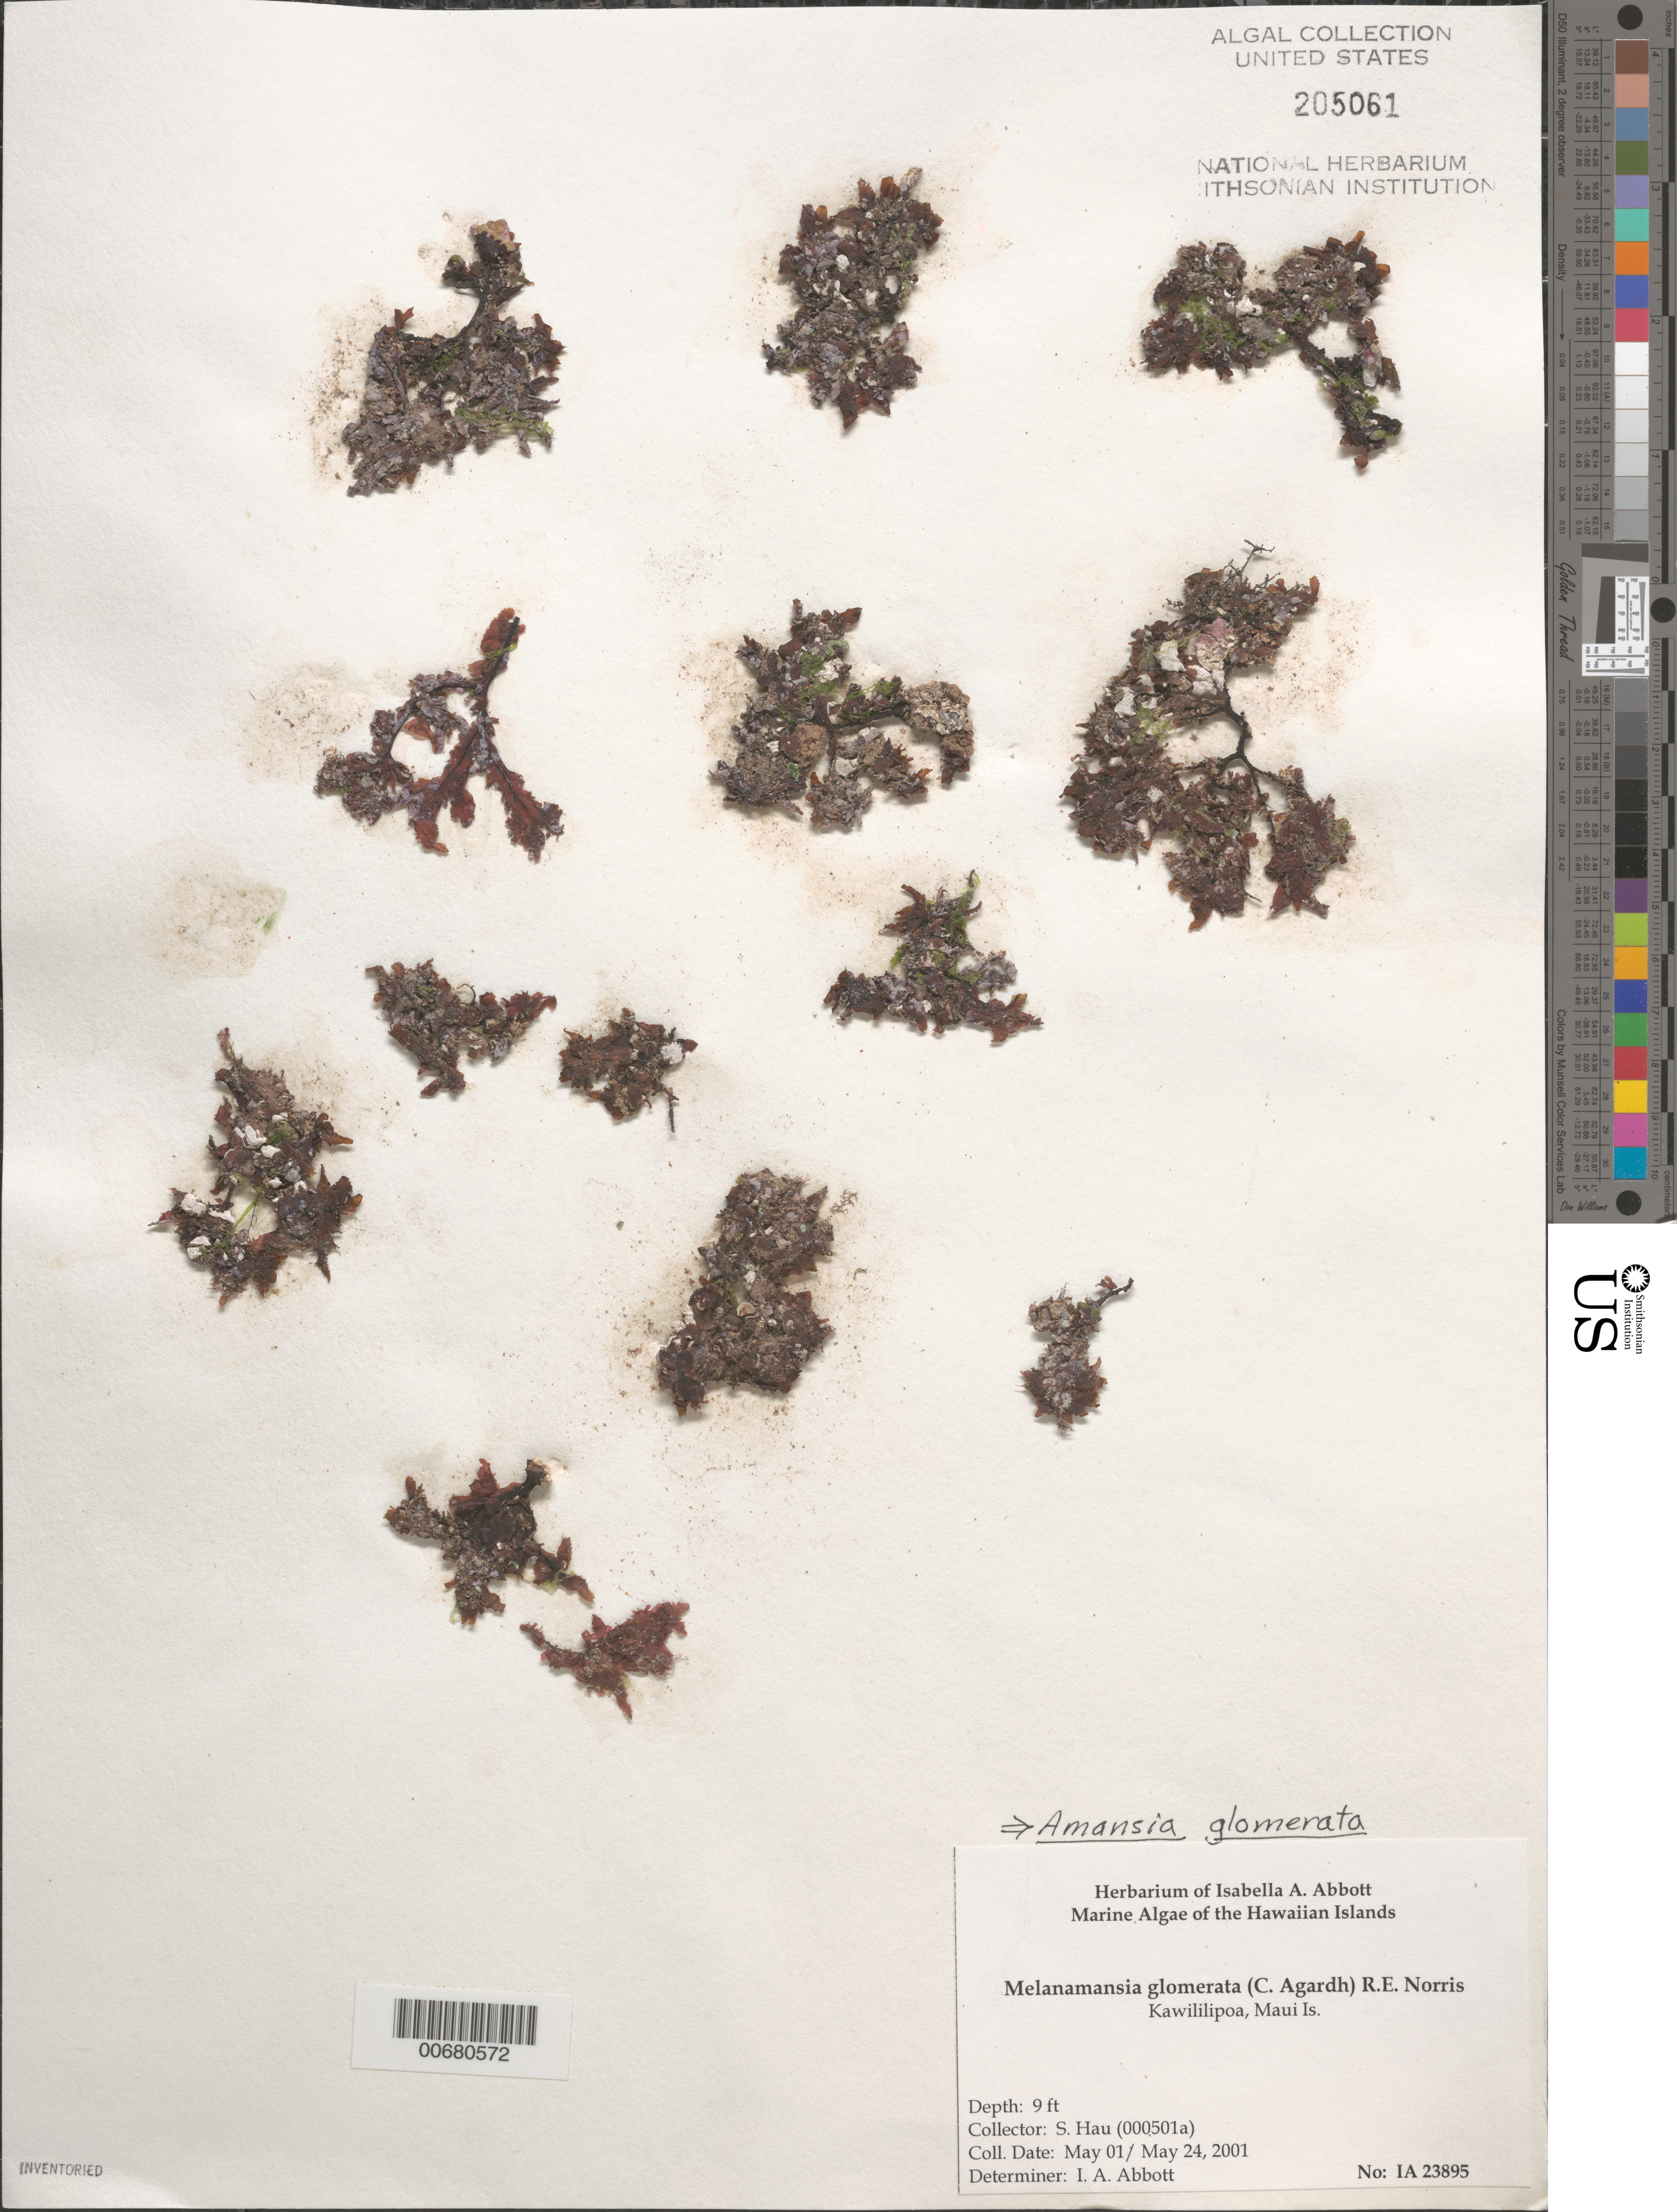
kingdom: Plantae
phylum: Rhodophyta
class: Florideophyceae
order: Ceramiales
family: Rhodomelaceae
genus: Amansia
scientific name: Amansia glomerata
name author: C. Agardh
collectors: S. Hau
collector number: IAA 23895 & Hau 000501a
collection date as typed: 01 May 2001 to 24 May 2001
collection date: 2001-05-01/2001-05-24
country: United States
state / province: Hawaii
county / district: Maui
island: Maui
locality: Kawililipoa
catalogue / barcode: US 205061